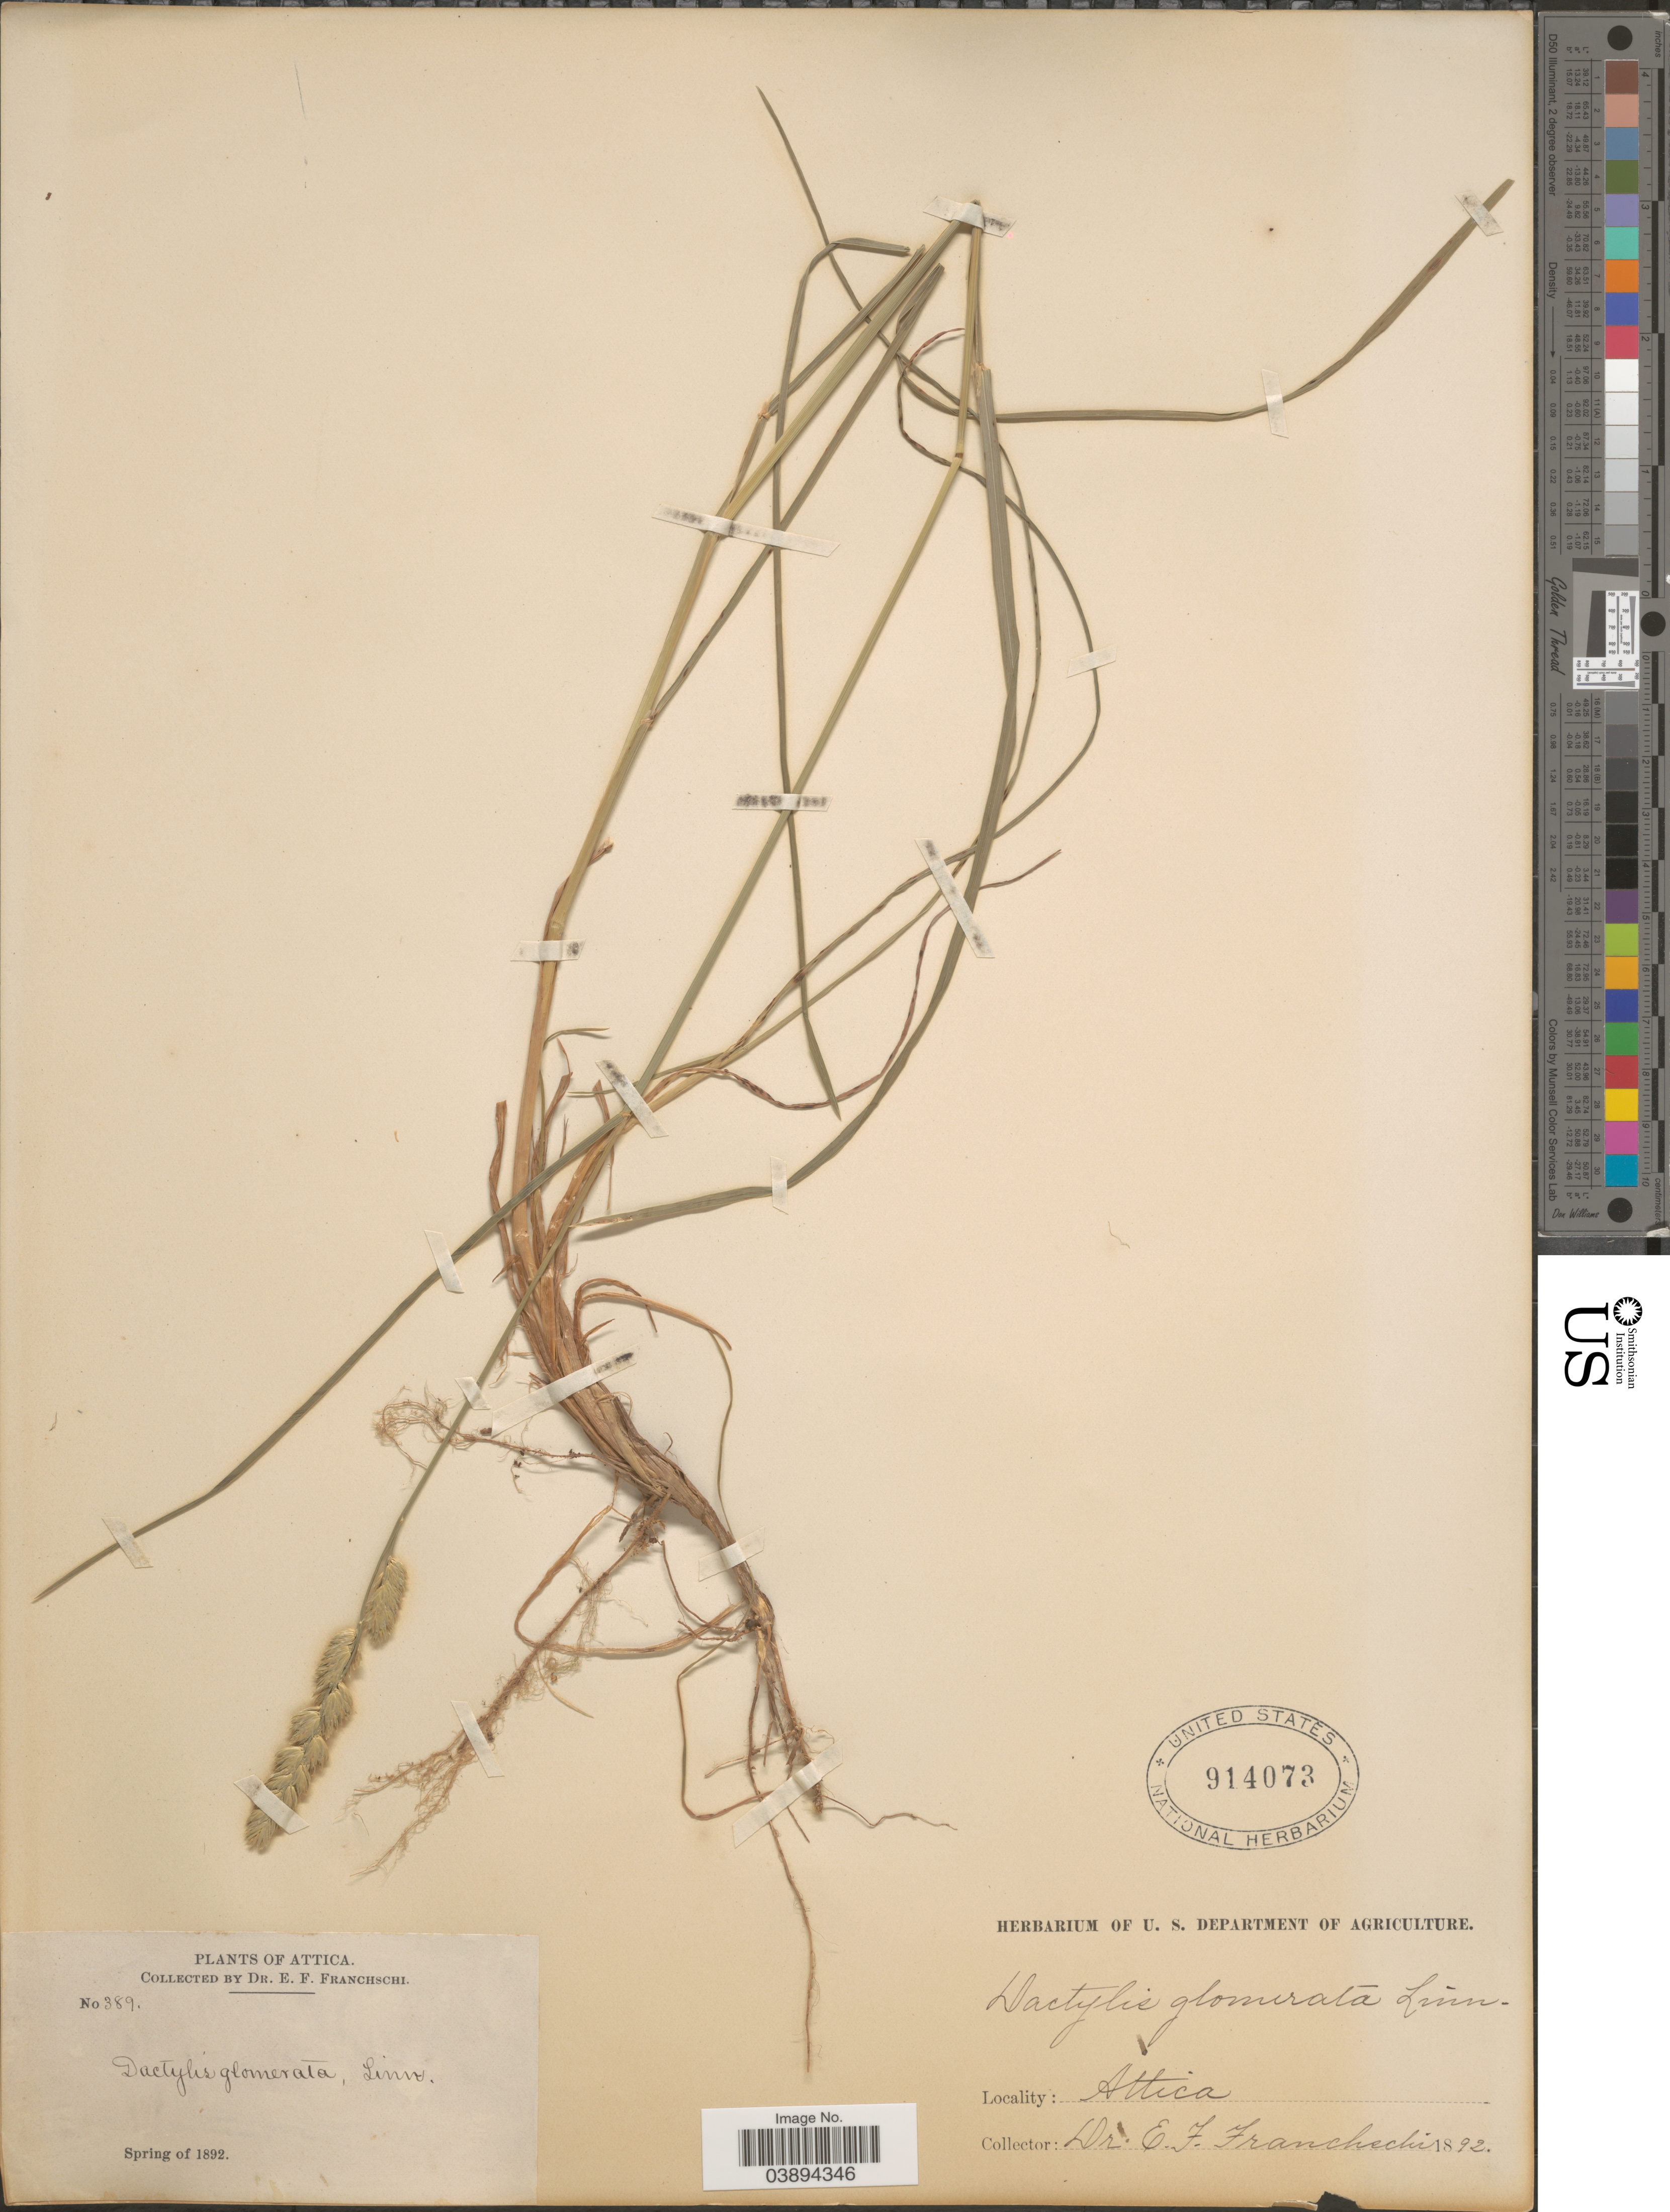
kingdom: Plantae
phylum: Tracheophyta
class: Liliopsida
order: Poales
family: Poaceae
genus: Dactylis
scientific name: Dactylis glomerata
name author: L.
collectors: E. Franchschi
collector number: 389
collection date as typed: Spring of 1892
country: Greece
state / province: Attica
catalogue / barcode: US 914073